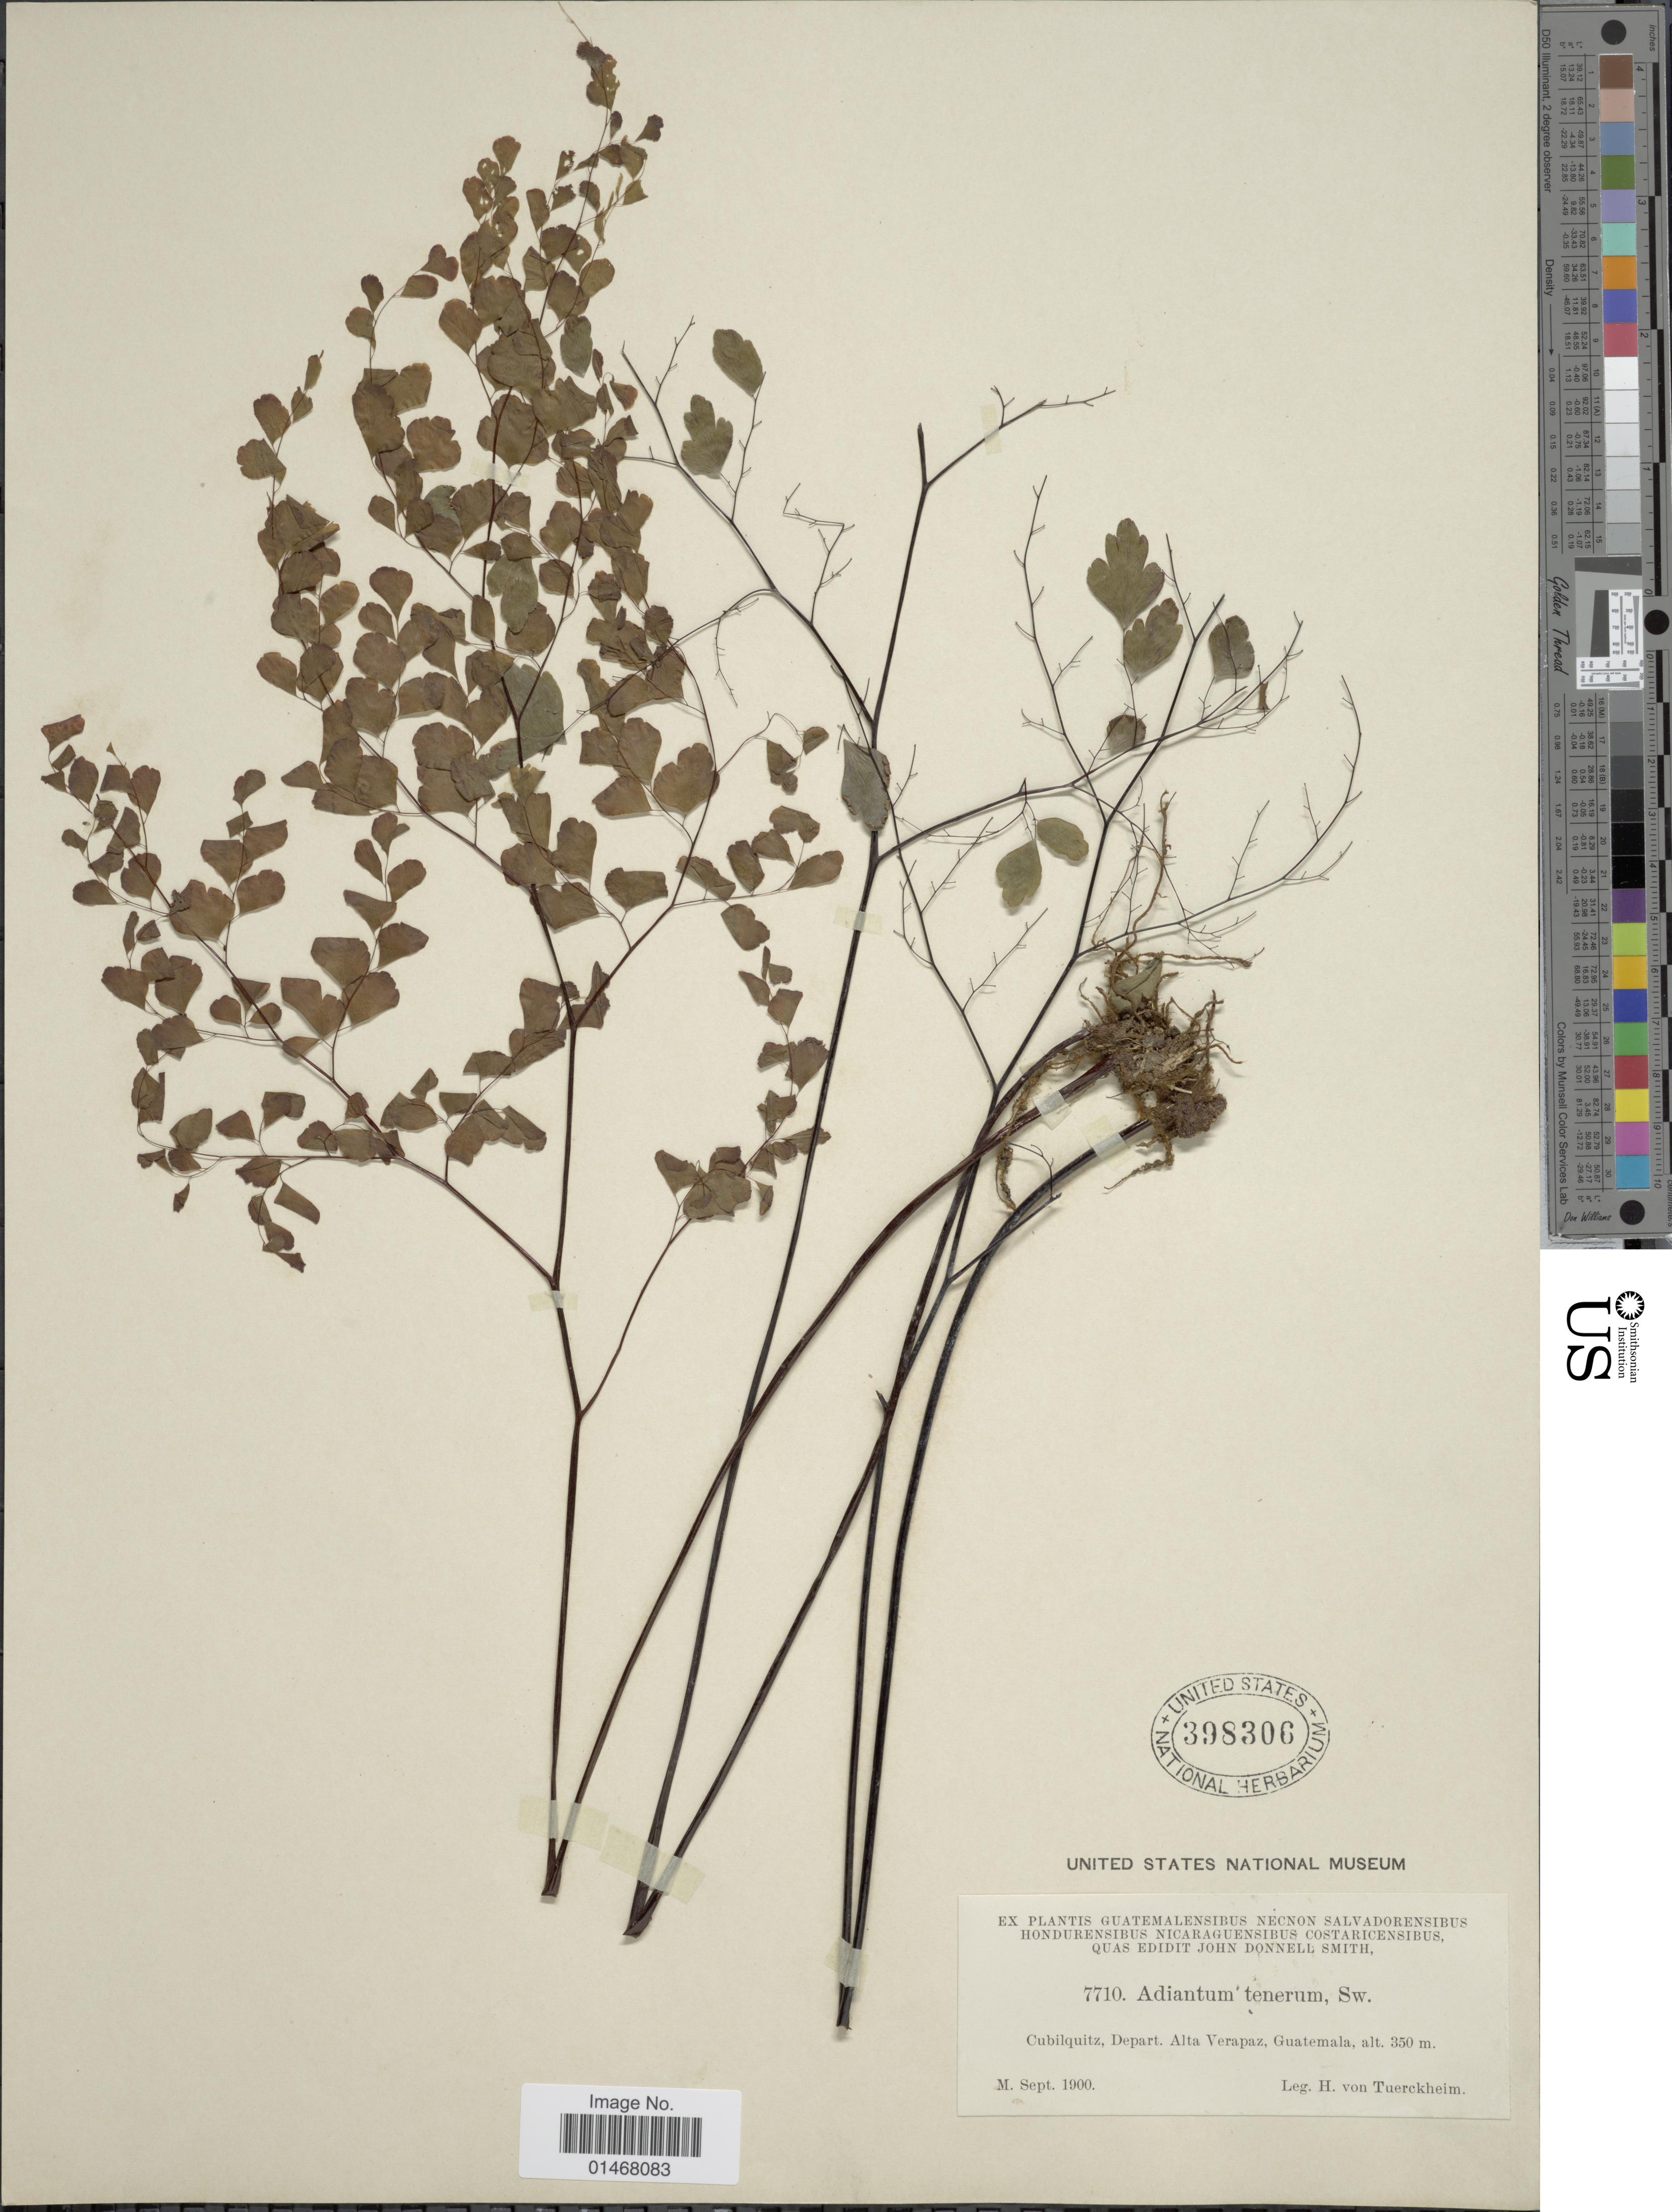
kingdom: Plantae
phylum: Tracheophyta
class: Polypodiopsida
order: Polypodiales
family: Pteridaceae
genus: Adiantum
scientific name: Adiantum tenerum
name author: Sw.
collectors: H. von Türckheim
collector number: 7710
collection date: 1900-09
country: Guatemala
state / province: Alta Verapaz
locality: Cubilquitz, Depart. Alta Verapaz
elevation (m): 350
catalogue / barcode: US 398306